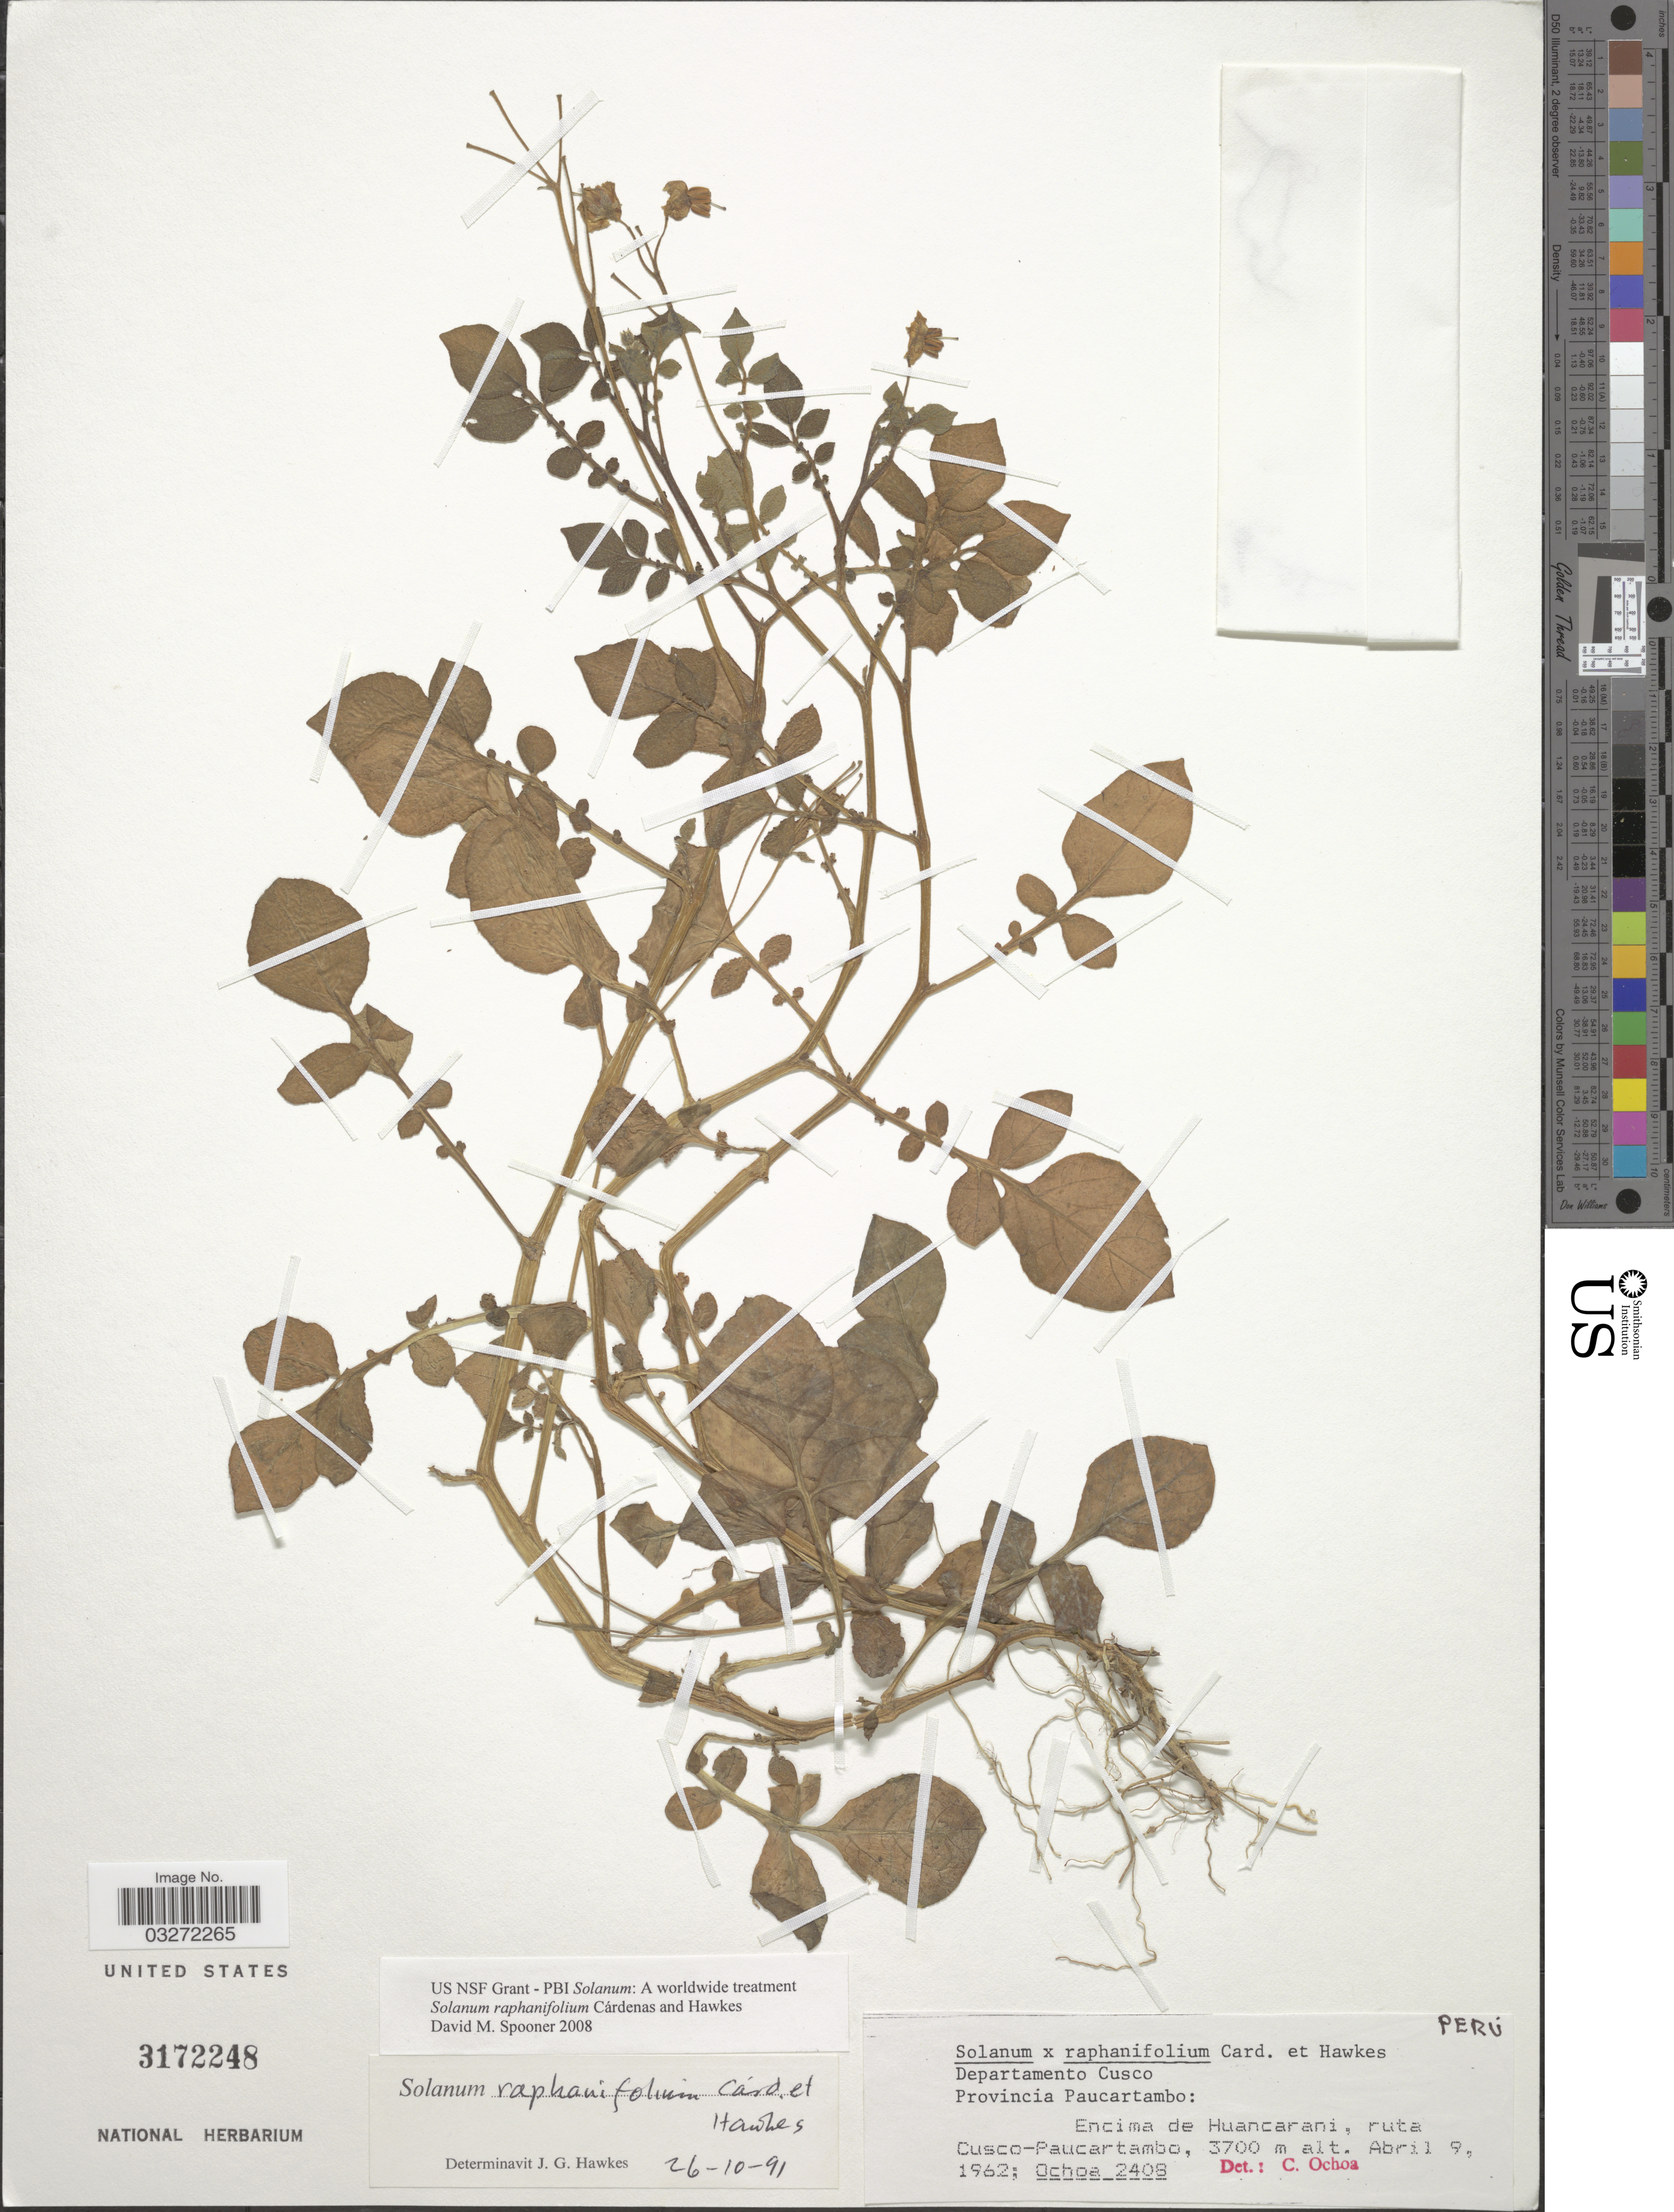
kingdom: Plantae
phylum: Tracheophyta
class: Magnoliopsida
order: Solanales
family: Solanaceae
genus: Solanum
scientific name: Solanum raphanifolium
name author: Cárdenas & Hawkes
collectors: -. Ochoa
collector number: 2408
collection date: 1962-04-09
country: Peru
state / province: Cusco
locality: Departamento Cusco, Provincia Paucartambo: Encima de Huancarani, ruta Cusco-Paucartambo.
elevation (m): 3700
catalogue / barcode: US 3172248